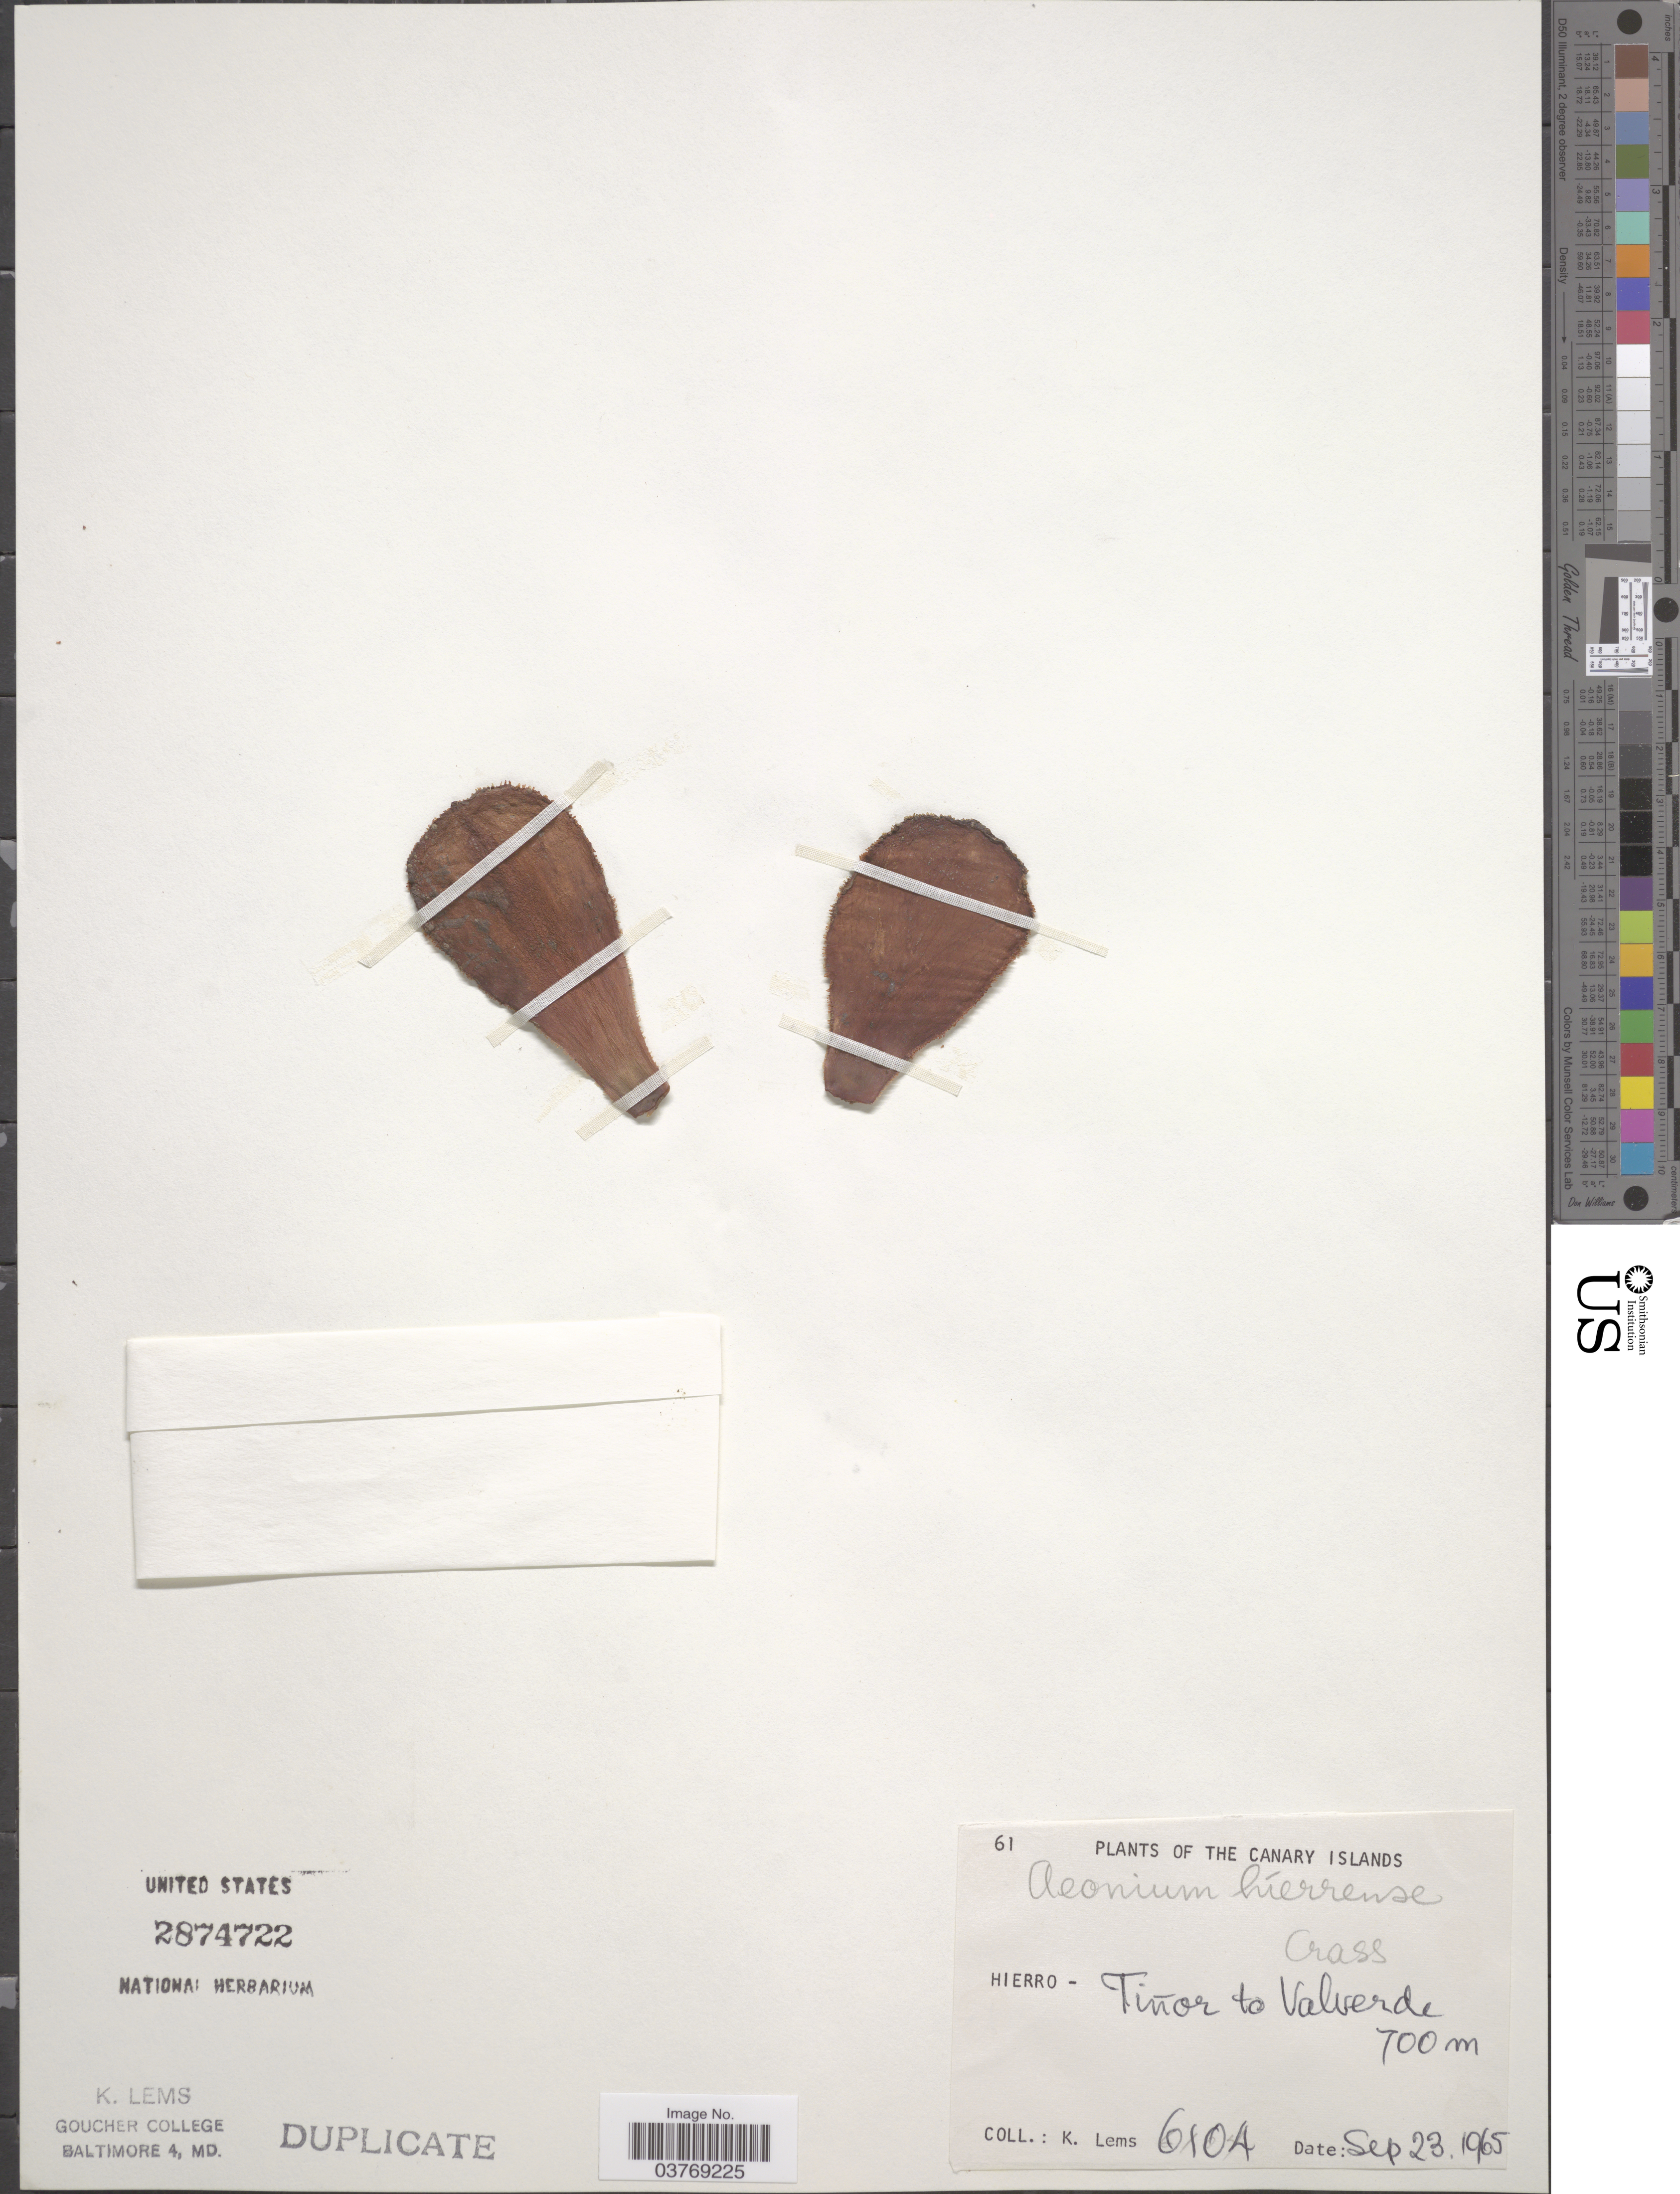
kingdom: Plantae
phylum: Tracheophyta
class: Magnoliopsida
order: Saxifragales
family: Crassulaceae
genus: Sempervivum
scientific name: Sempervivum hierrense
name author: R.P. Murray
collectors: K. Lems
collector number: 6104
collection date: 1965-09-23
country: Spain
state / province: Canarias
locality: The Canary Islands. Hierro - Tiñor to Valverde.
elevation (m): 700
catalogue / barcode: US 2874722